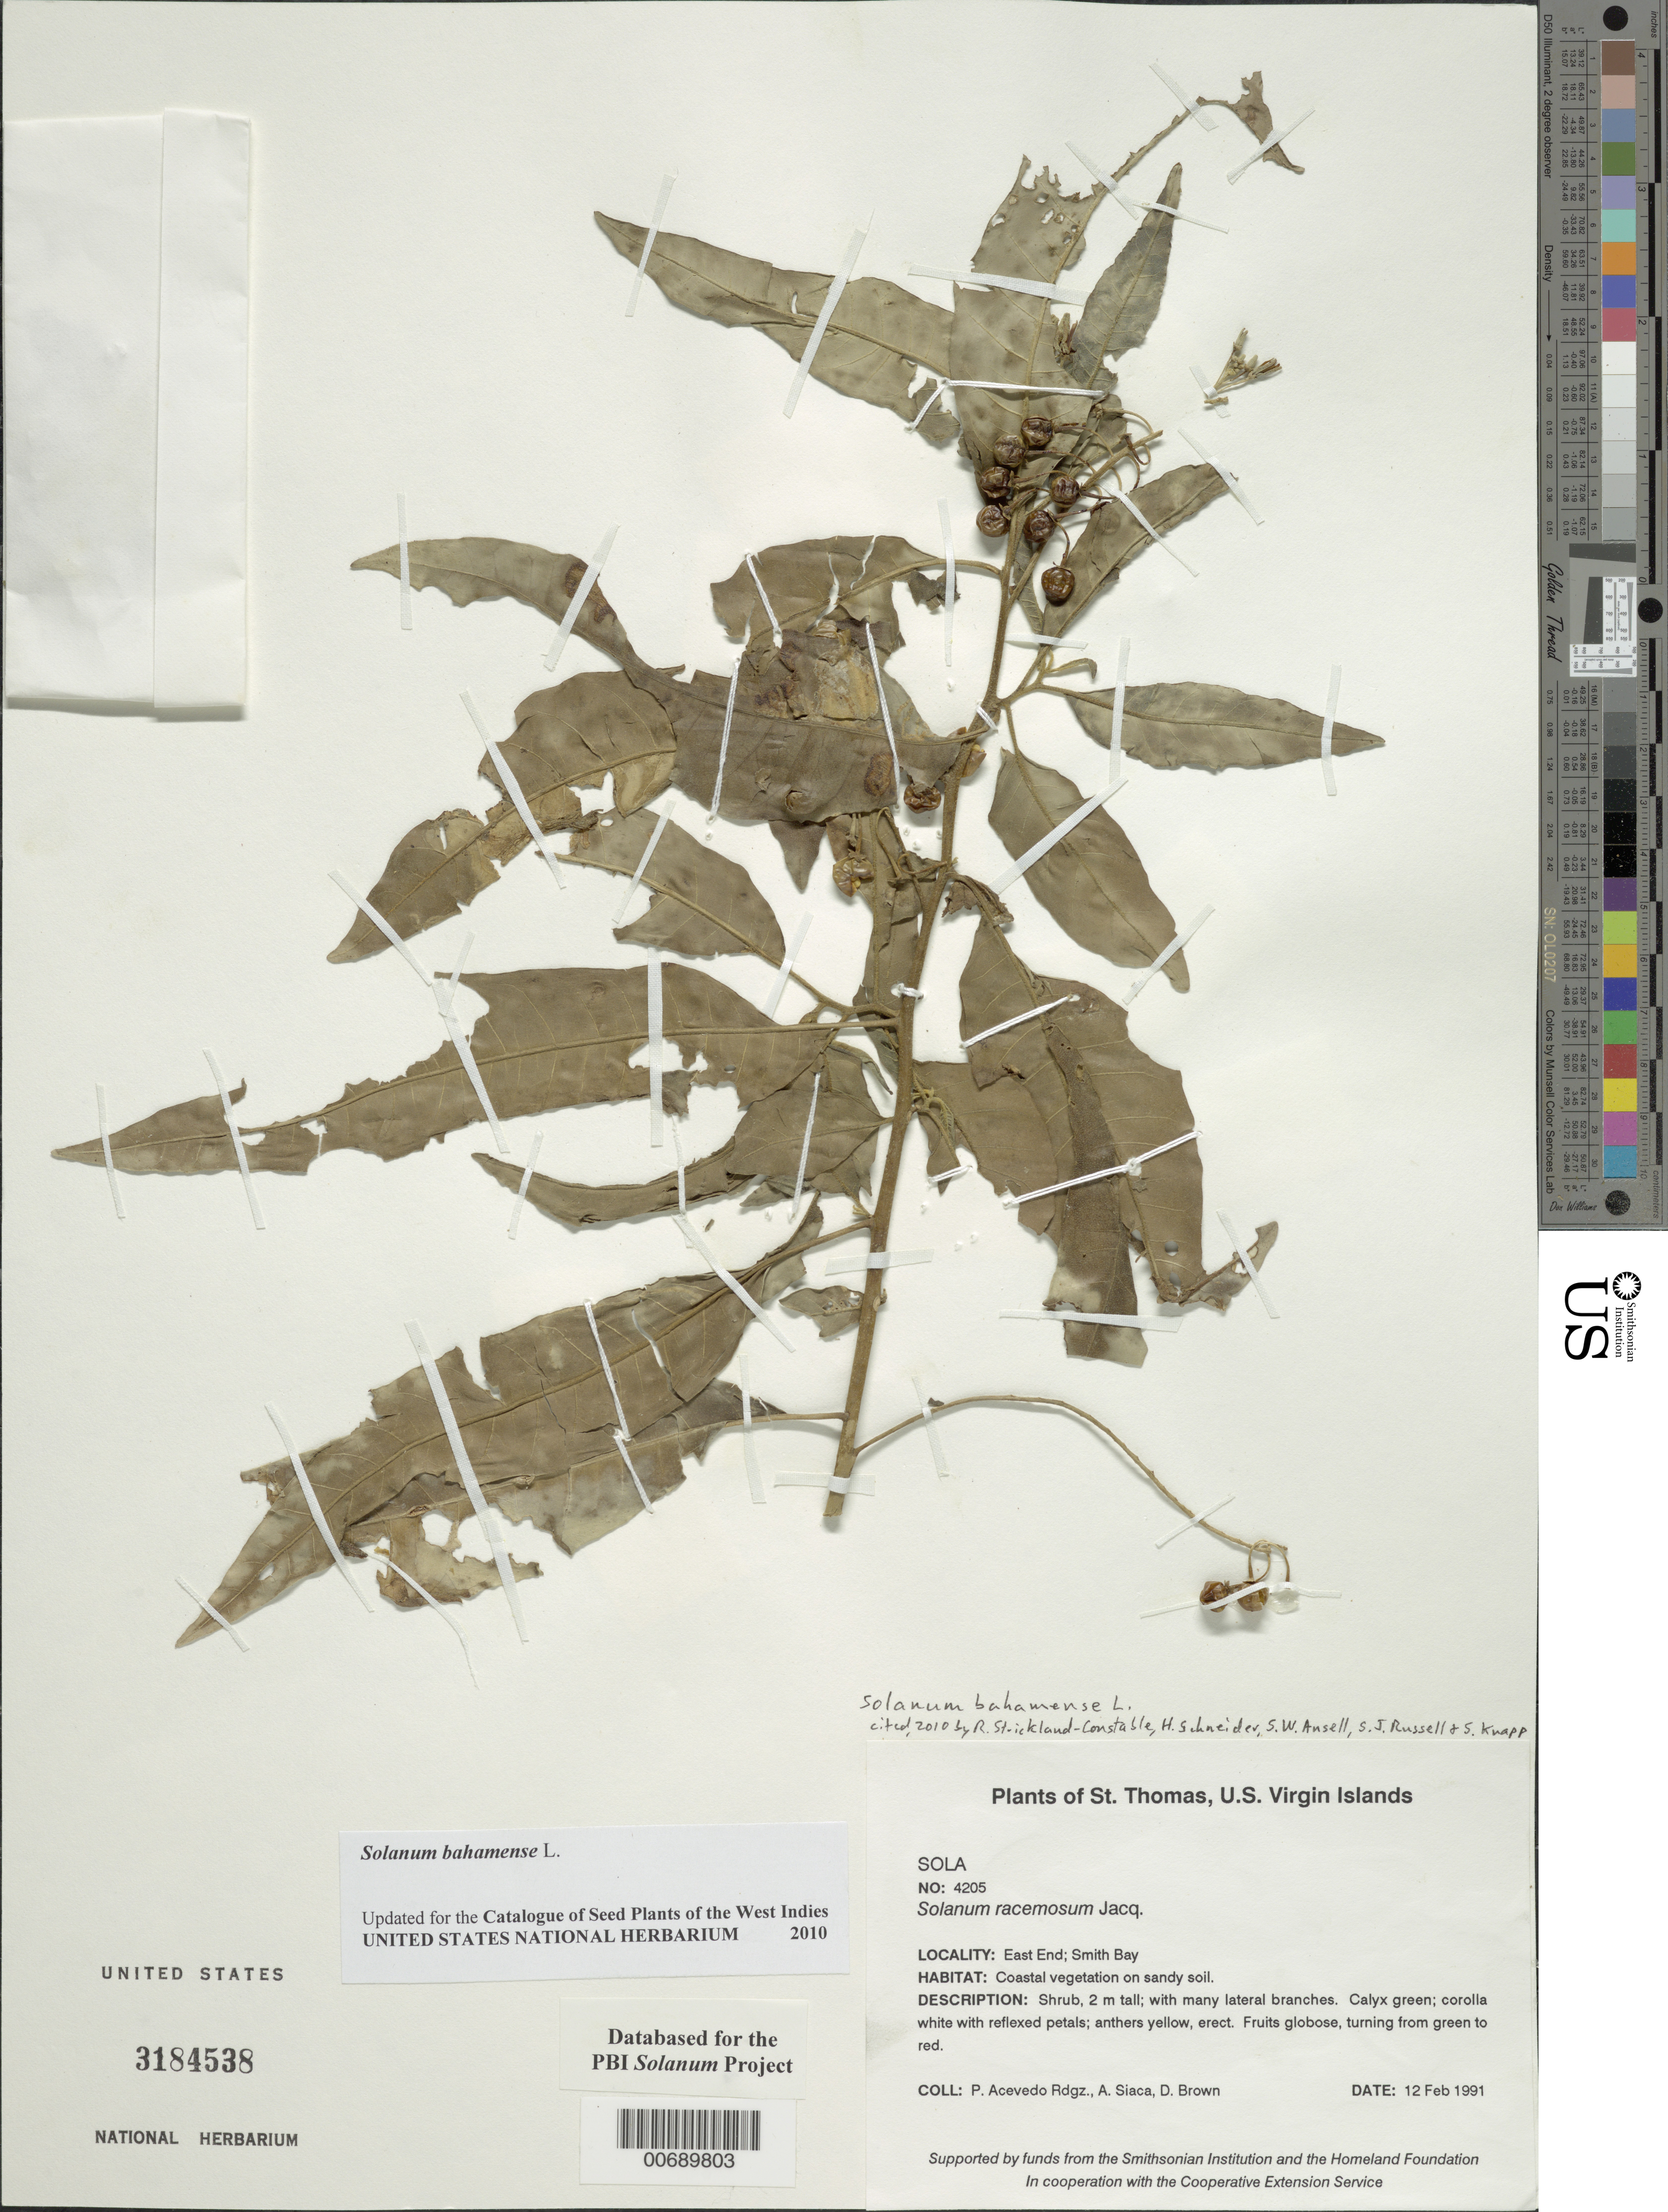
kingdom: Plantae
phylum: Tracheophyta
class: Magnoliopsida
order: Solanales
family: Solanaceae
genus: Solanum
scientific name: Solanum bahamense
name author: L.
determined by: Strickland, R.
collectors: P. Acevedo-Rodr., A. Siaca & D. Brown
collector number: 4205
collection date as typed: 12 Feb 1991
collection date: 1991-02-12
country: U.S. Virgin Islands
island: St. Thomas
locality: East End; Smith Bay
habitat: Coastal vegetation on sandy soil.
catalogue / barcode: US 3184538